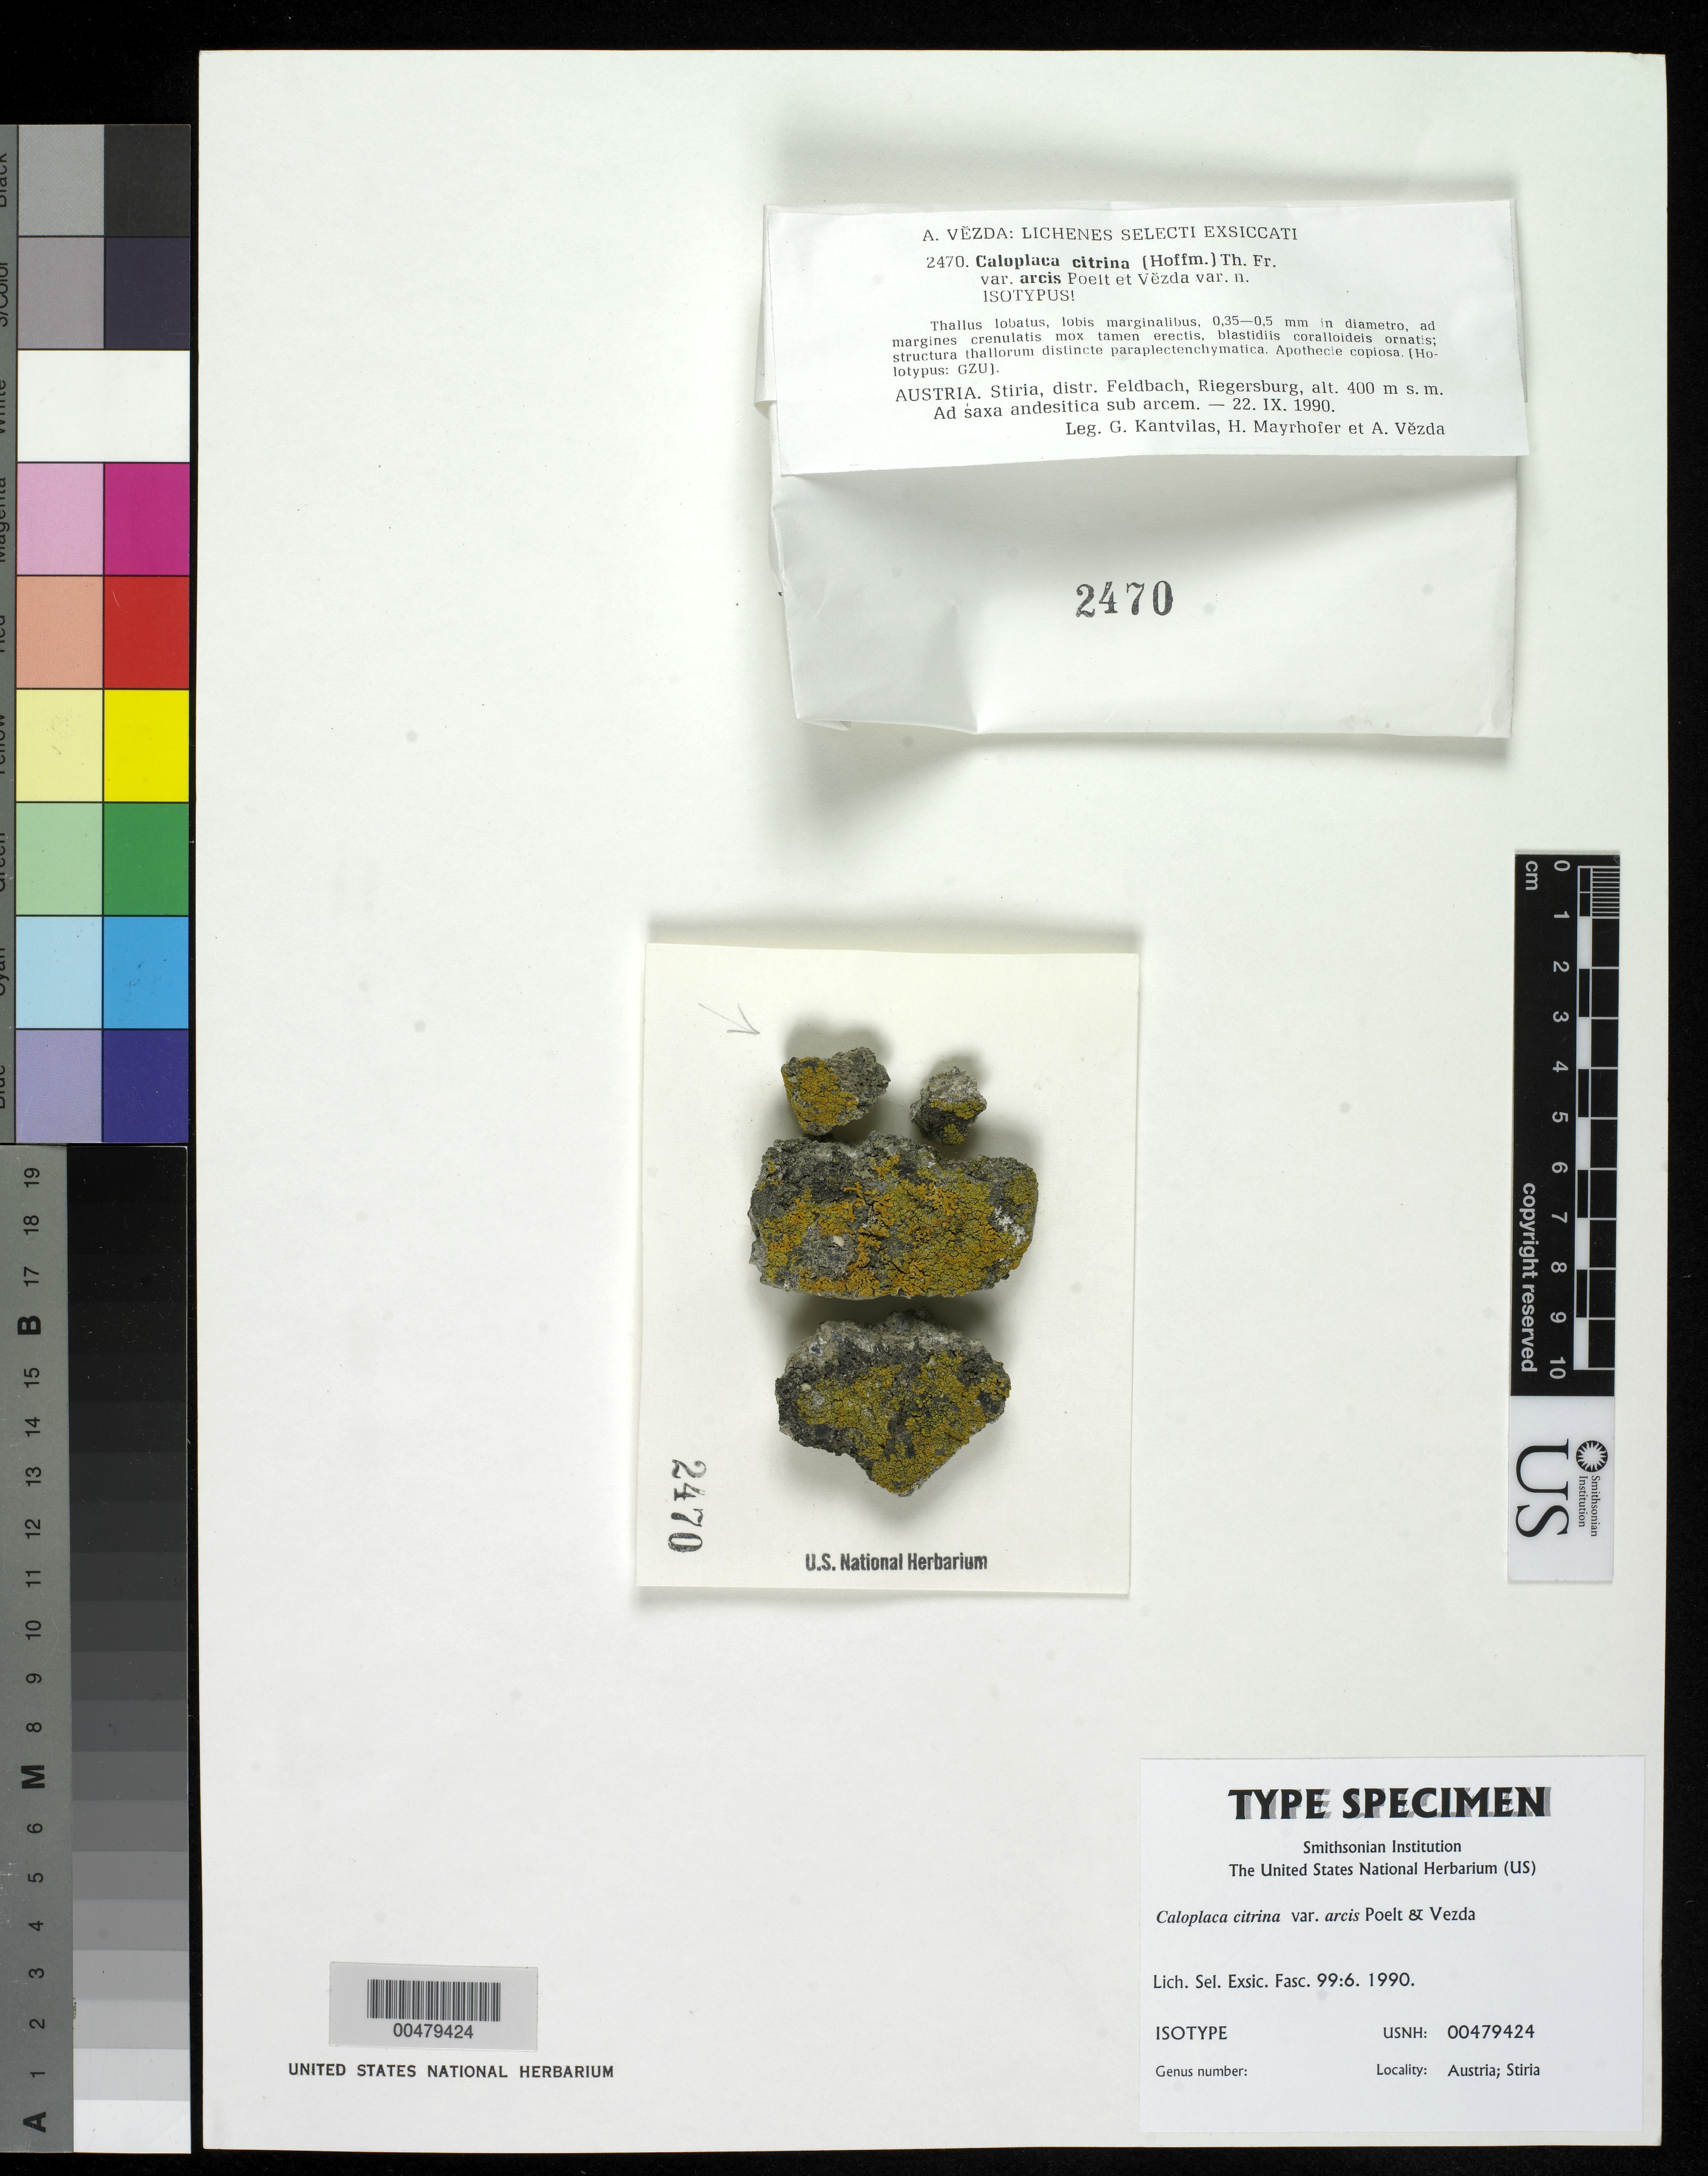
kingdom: Fungi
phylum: Ascomycota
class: Lecanoromycetes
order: Teloschistales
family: Teloschistaceae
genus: Caloplaca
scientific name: Caloplaca citrina var. arcis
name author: Poelt & Vezda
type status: Isotype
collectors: G. Kantvilas, H. Mayrhofer & A. Vezda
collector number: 2470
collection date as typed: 22 Sep 1990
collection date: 1990-09-22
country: Austria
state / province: Steiermark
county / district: Feldbach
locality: Riegersburg.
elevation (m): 400